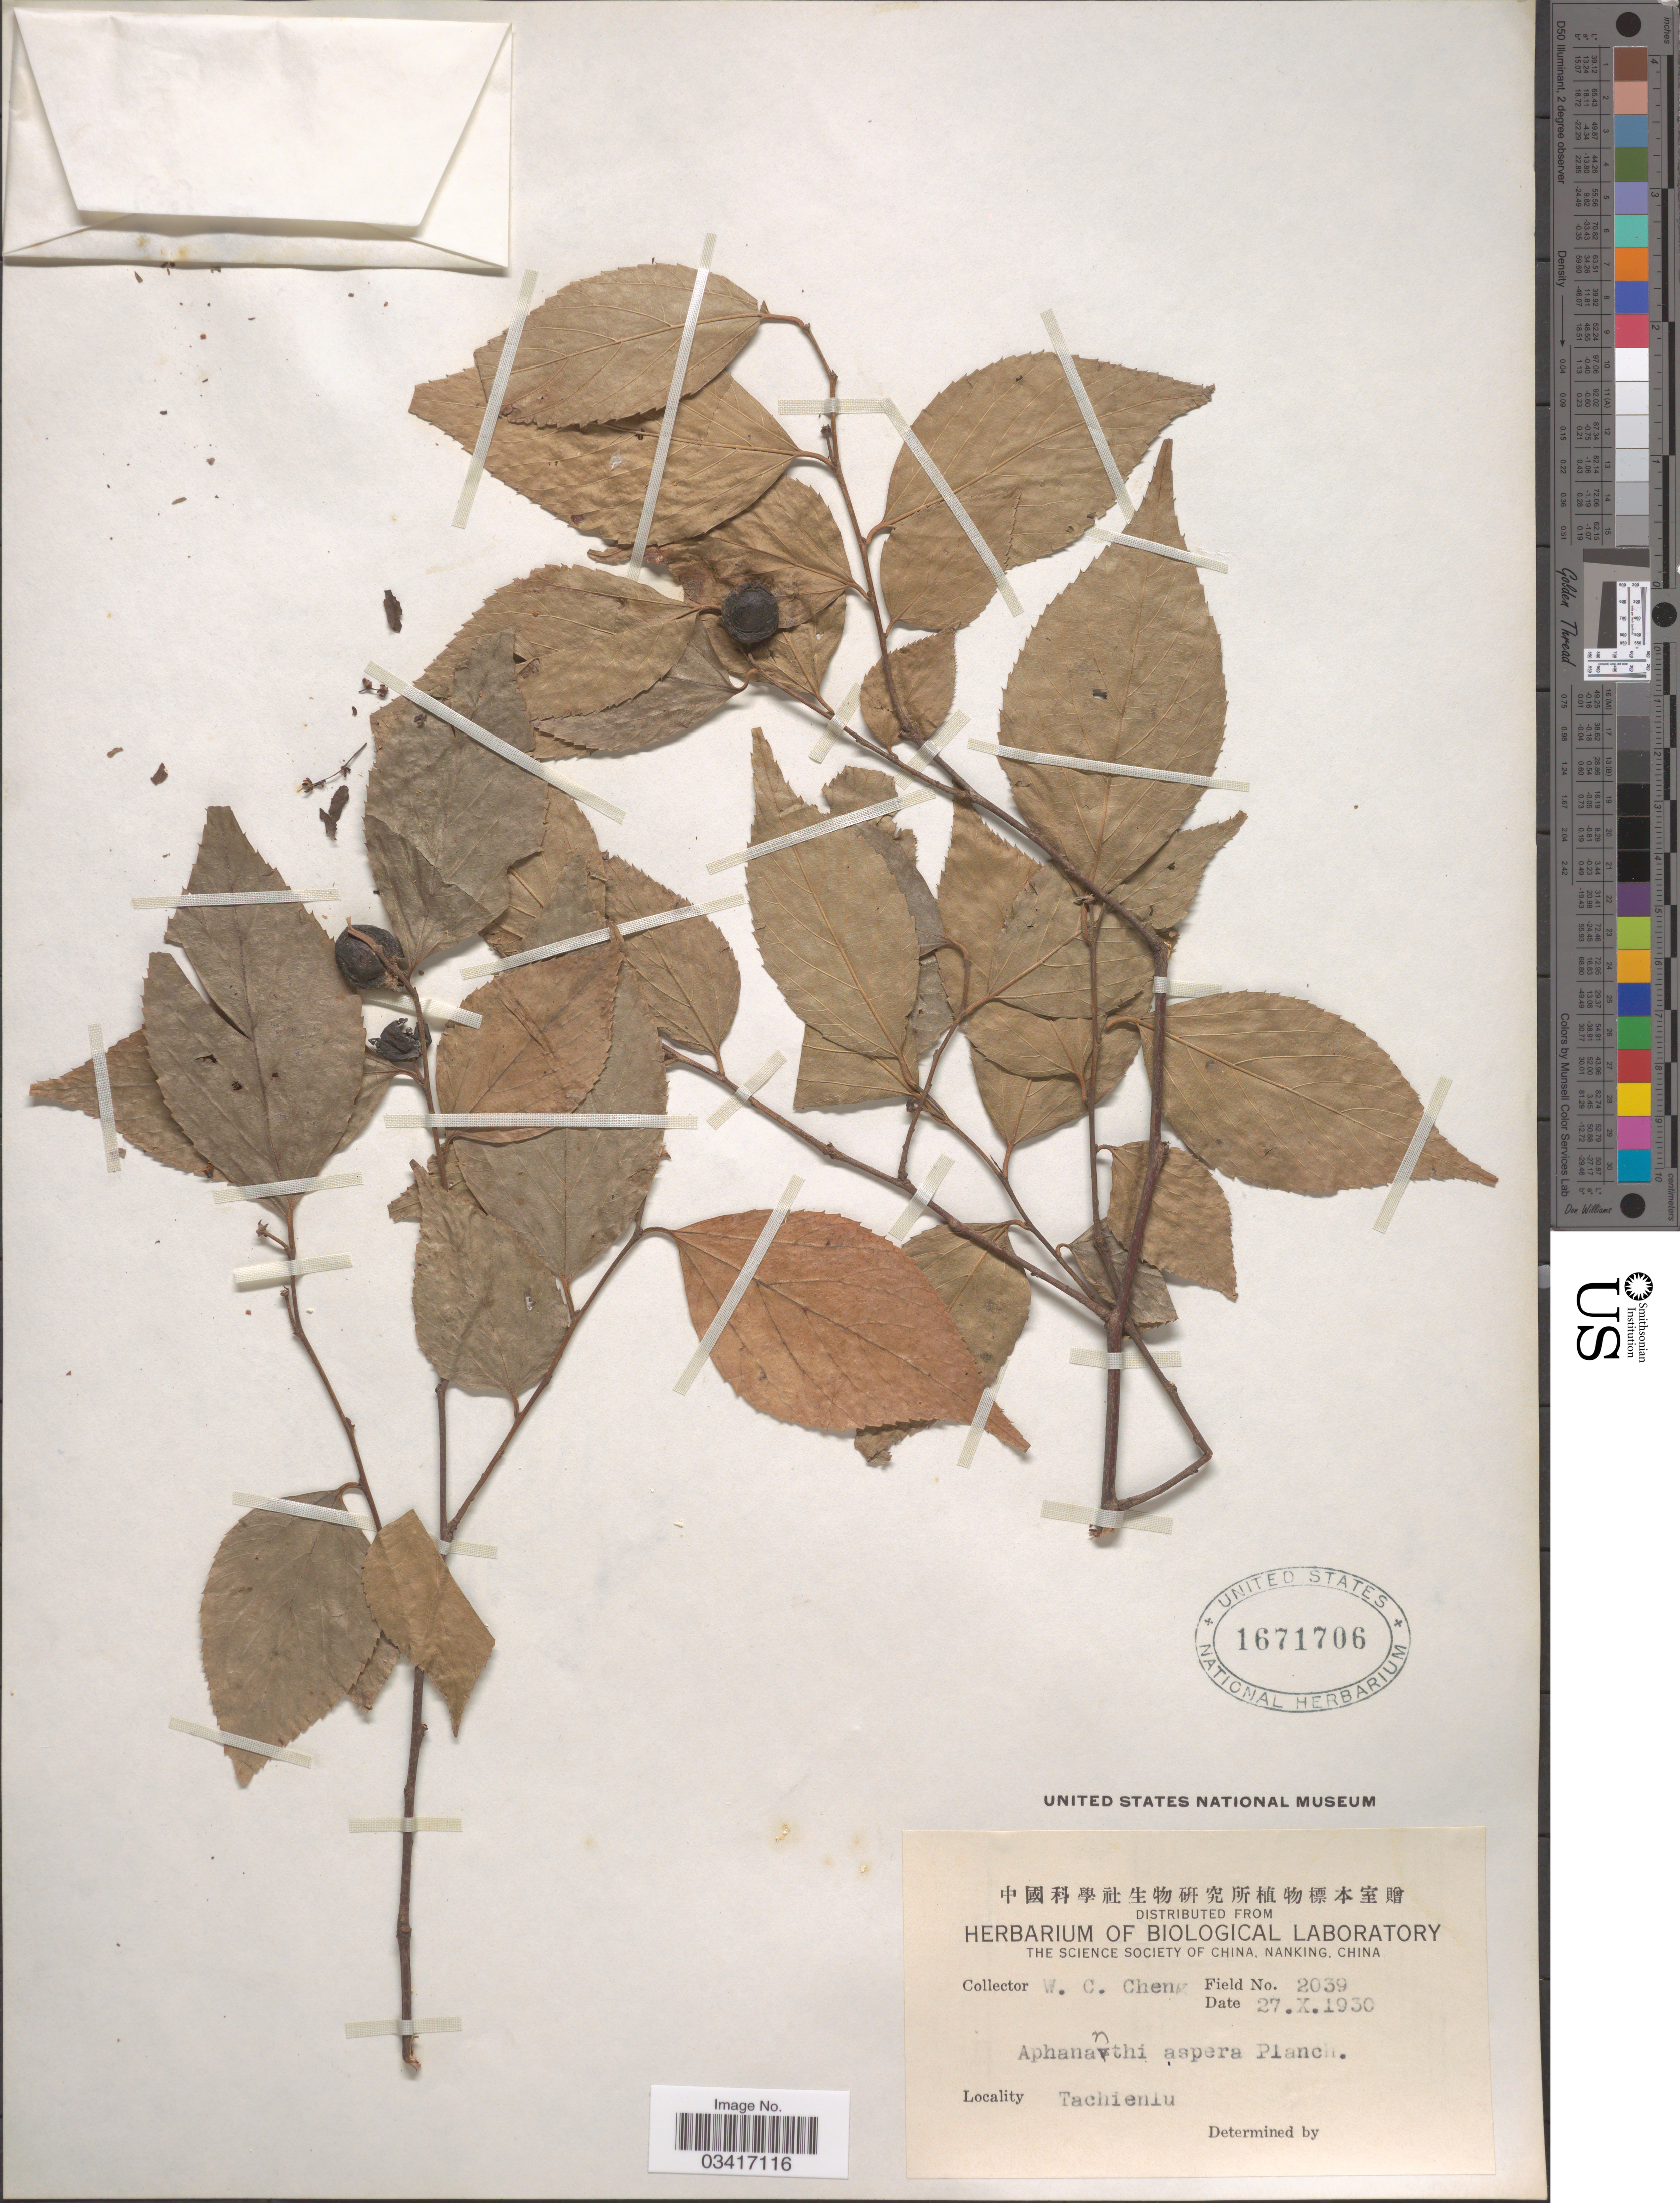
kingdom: Plantae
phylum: Tracheophyta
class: Magnoliopsida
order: Rosales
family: Cannabaceae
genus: Aphananthe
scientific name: Aphananthe aspera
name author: Planch.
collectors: W. C. Cheng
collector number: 2039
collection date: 1930-10-27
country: China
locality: Tachienlu.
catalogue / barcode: US 1671706